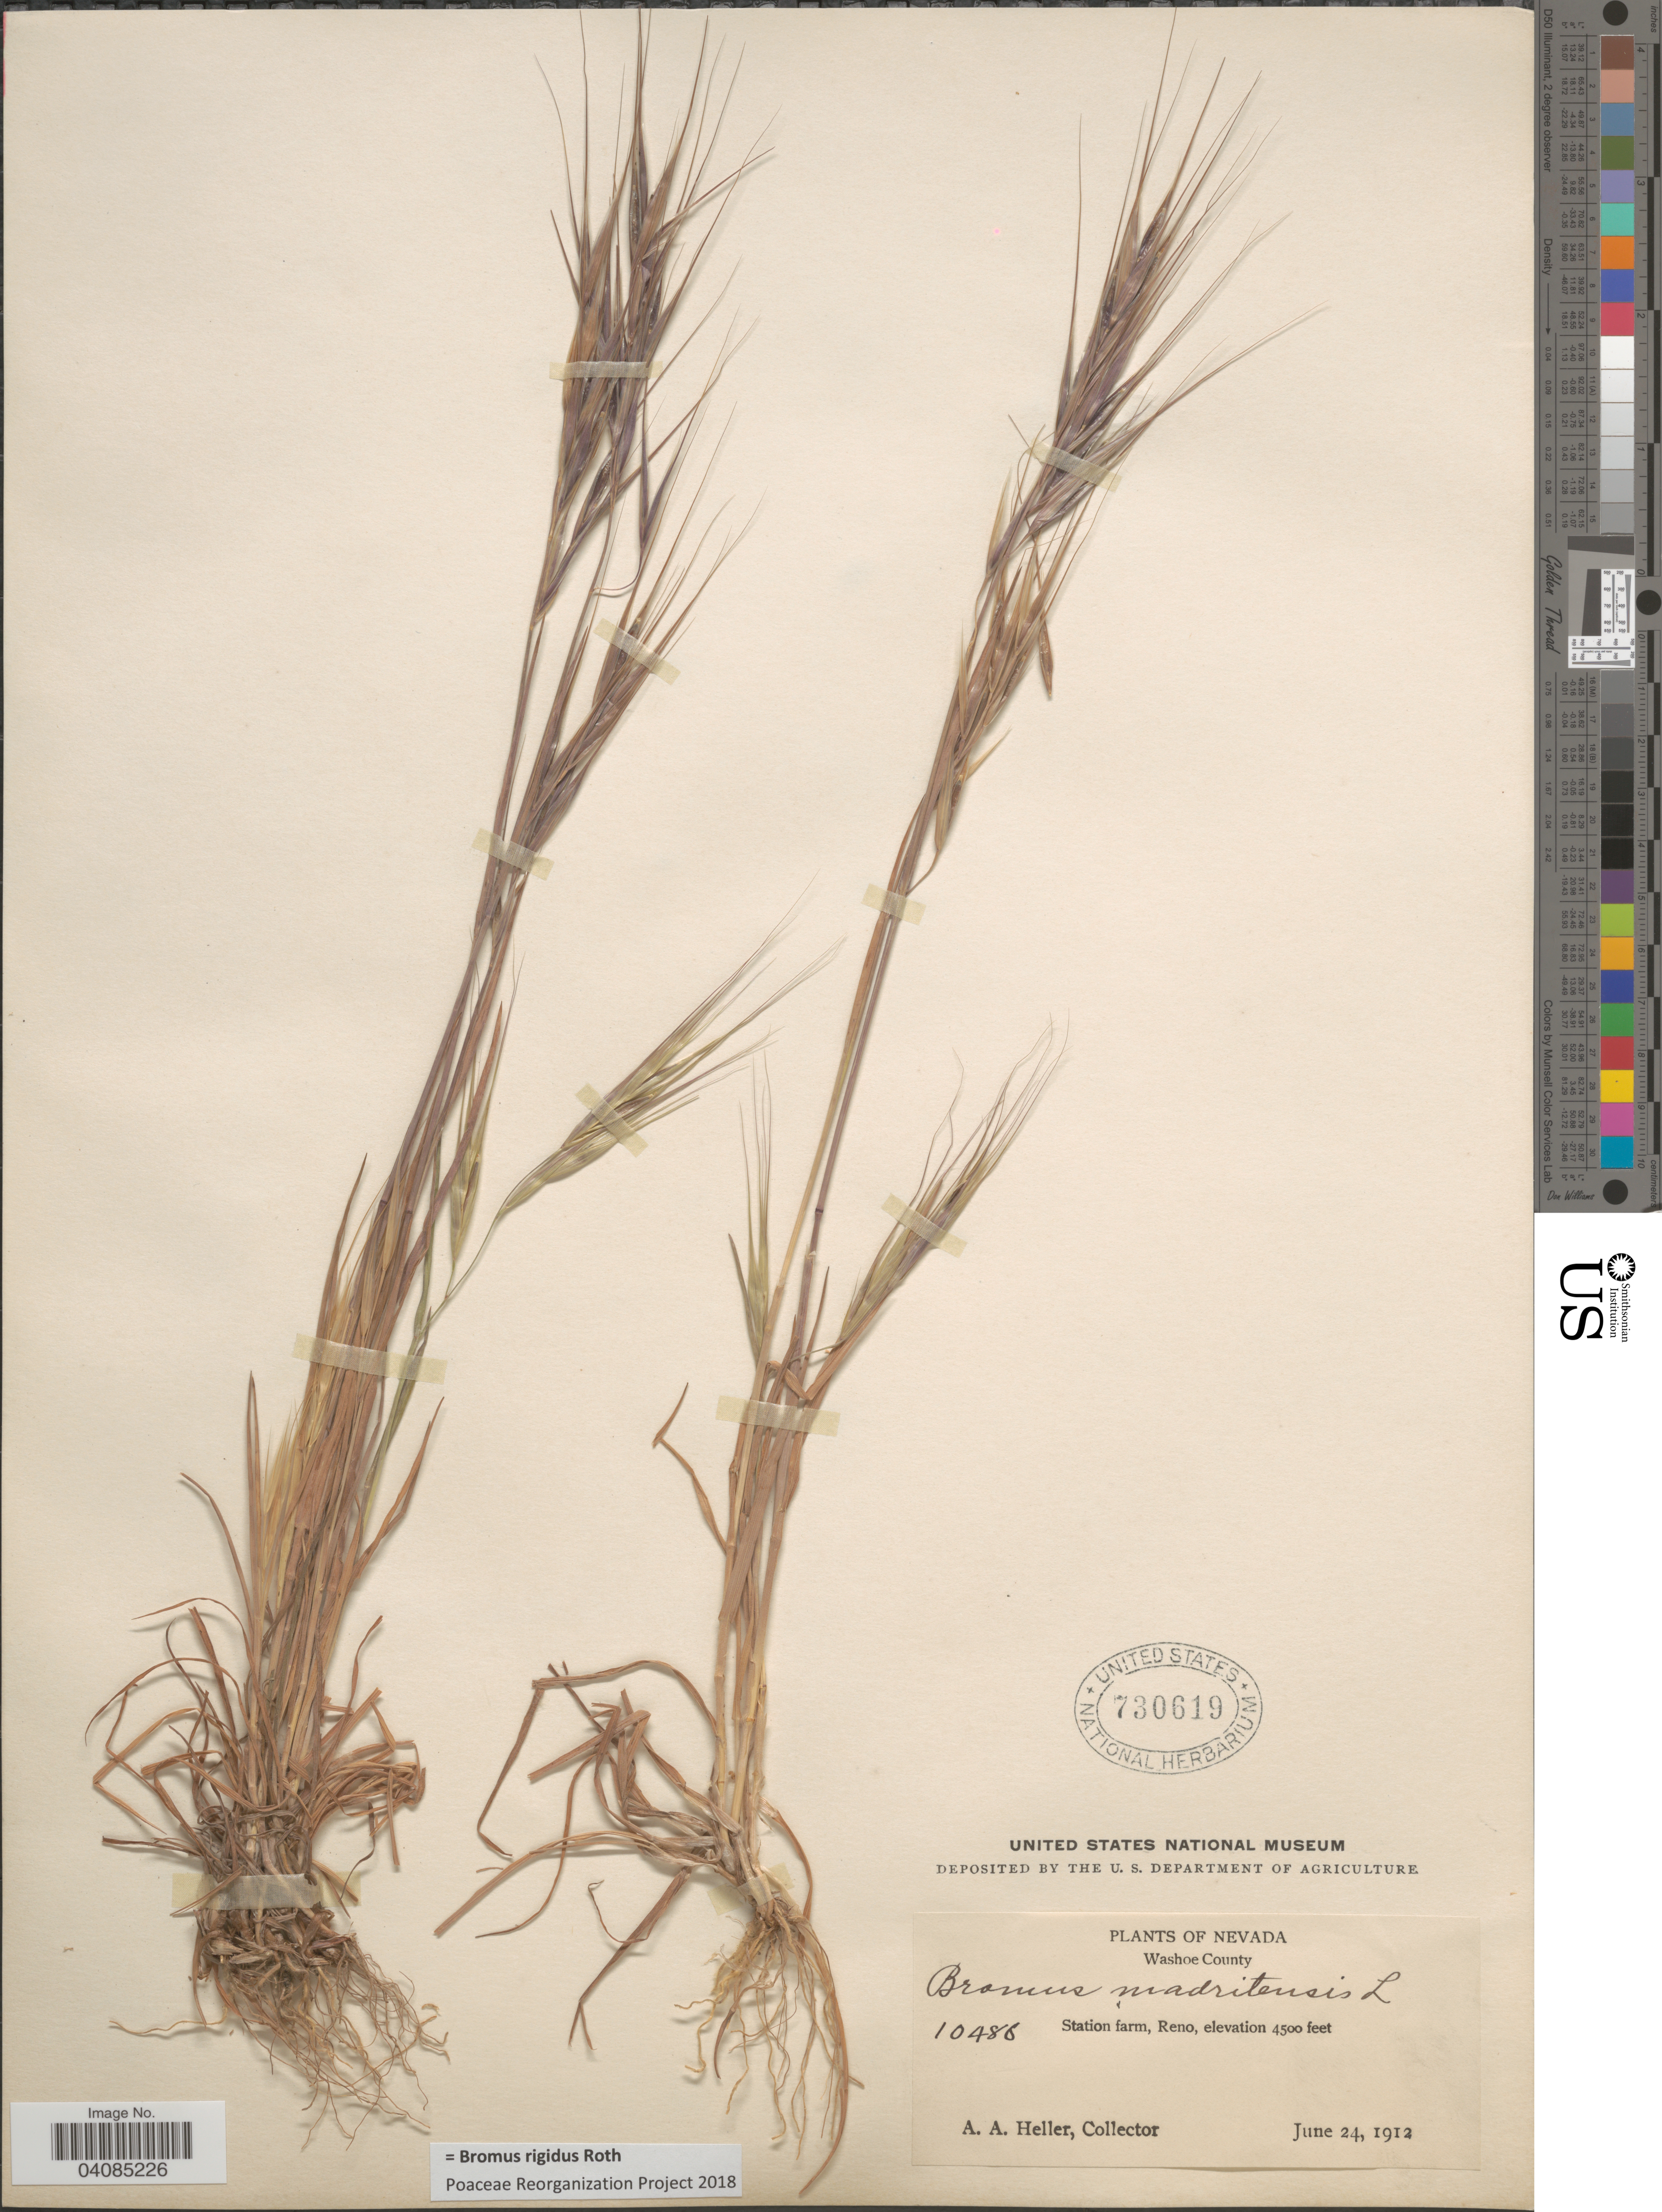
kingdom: Plantae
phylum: Tracheophyta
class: Liliopsida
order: Poales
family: Poaceae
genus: Bromus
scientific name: Bromus rigidus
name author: Roth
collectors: A. A. Heller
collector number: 10486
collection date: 1912-06-24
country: United States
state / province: Nevada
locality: Washoe County. Station farm, Reno.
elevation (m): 1372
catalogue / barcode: US 730619